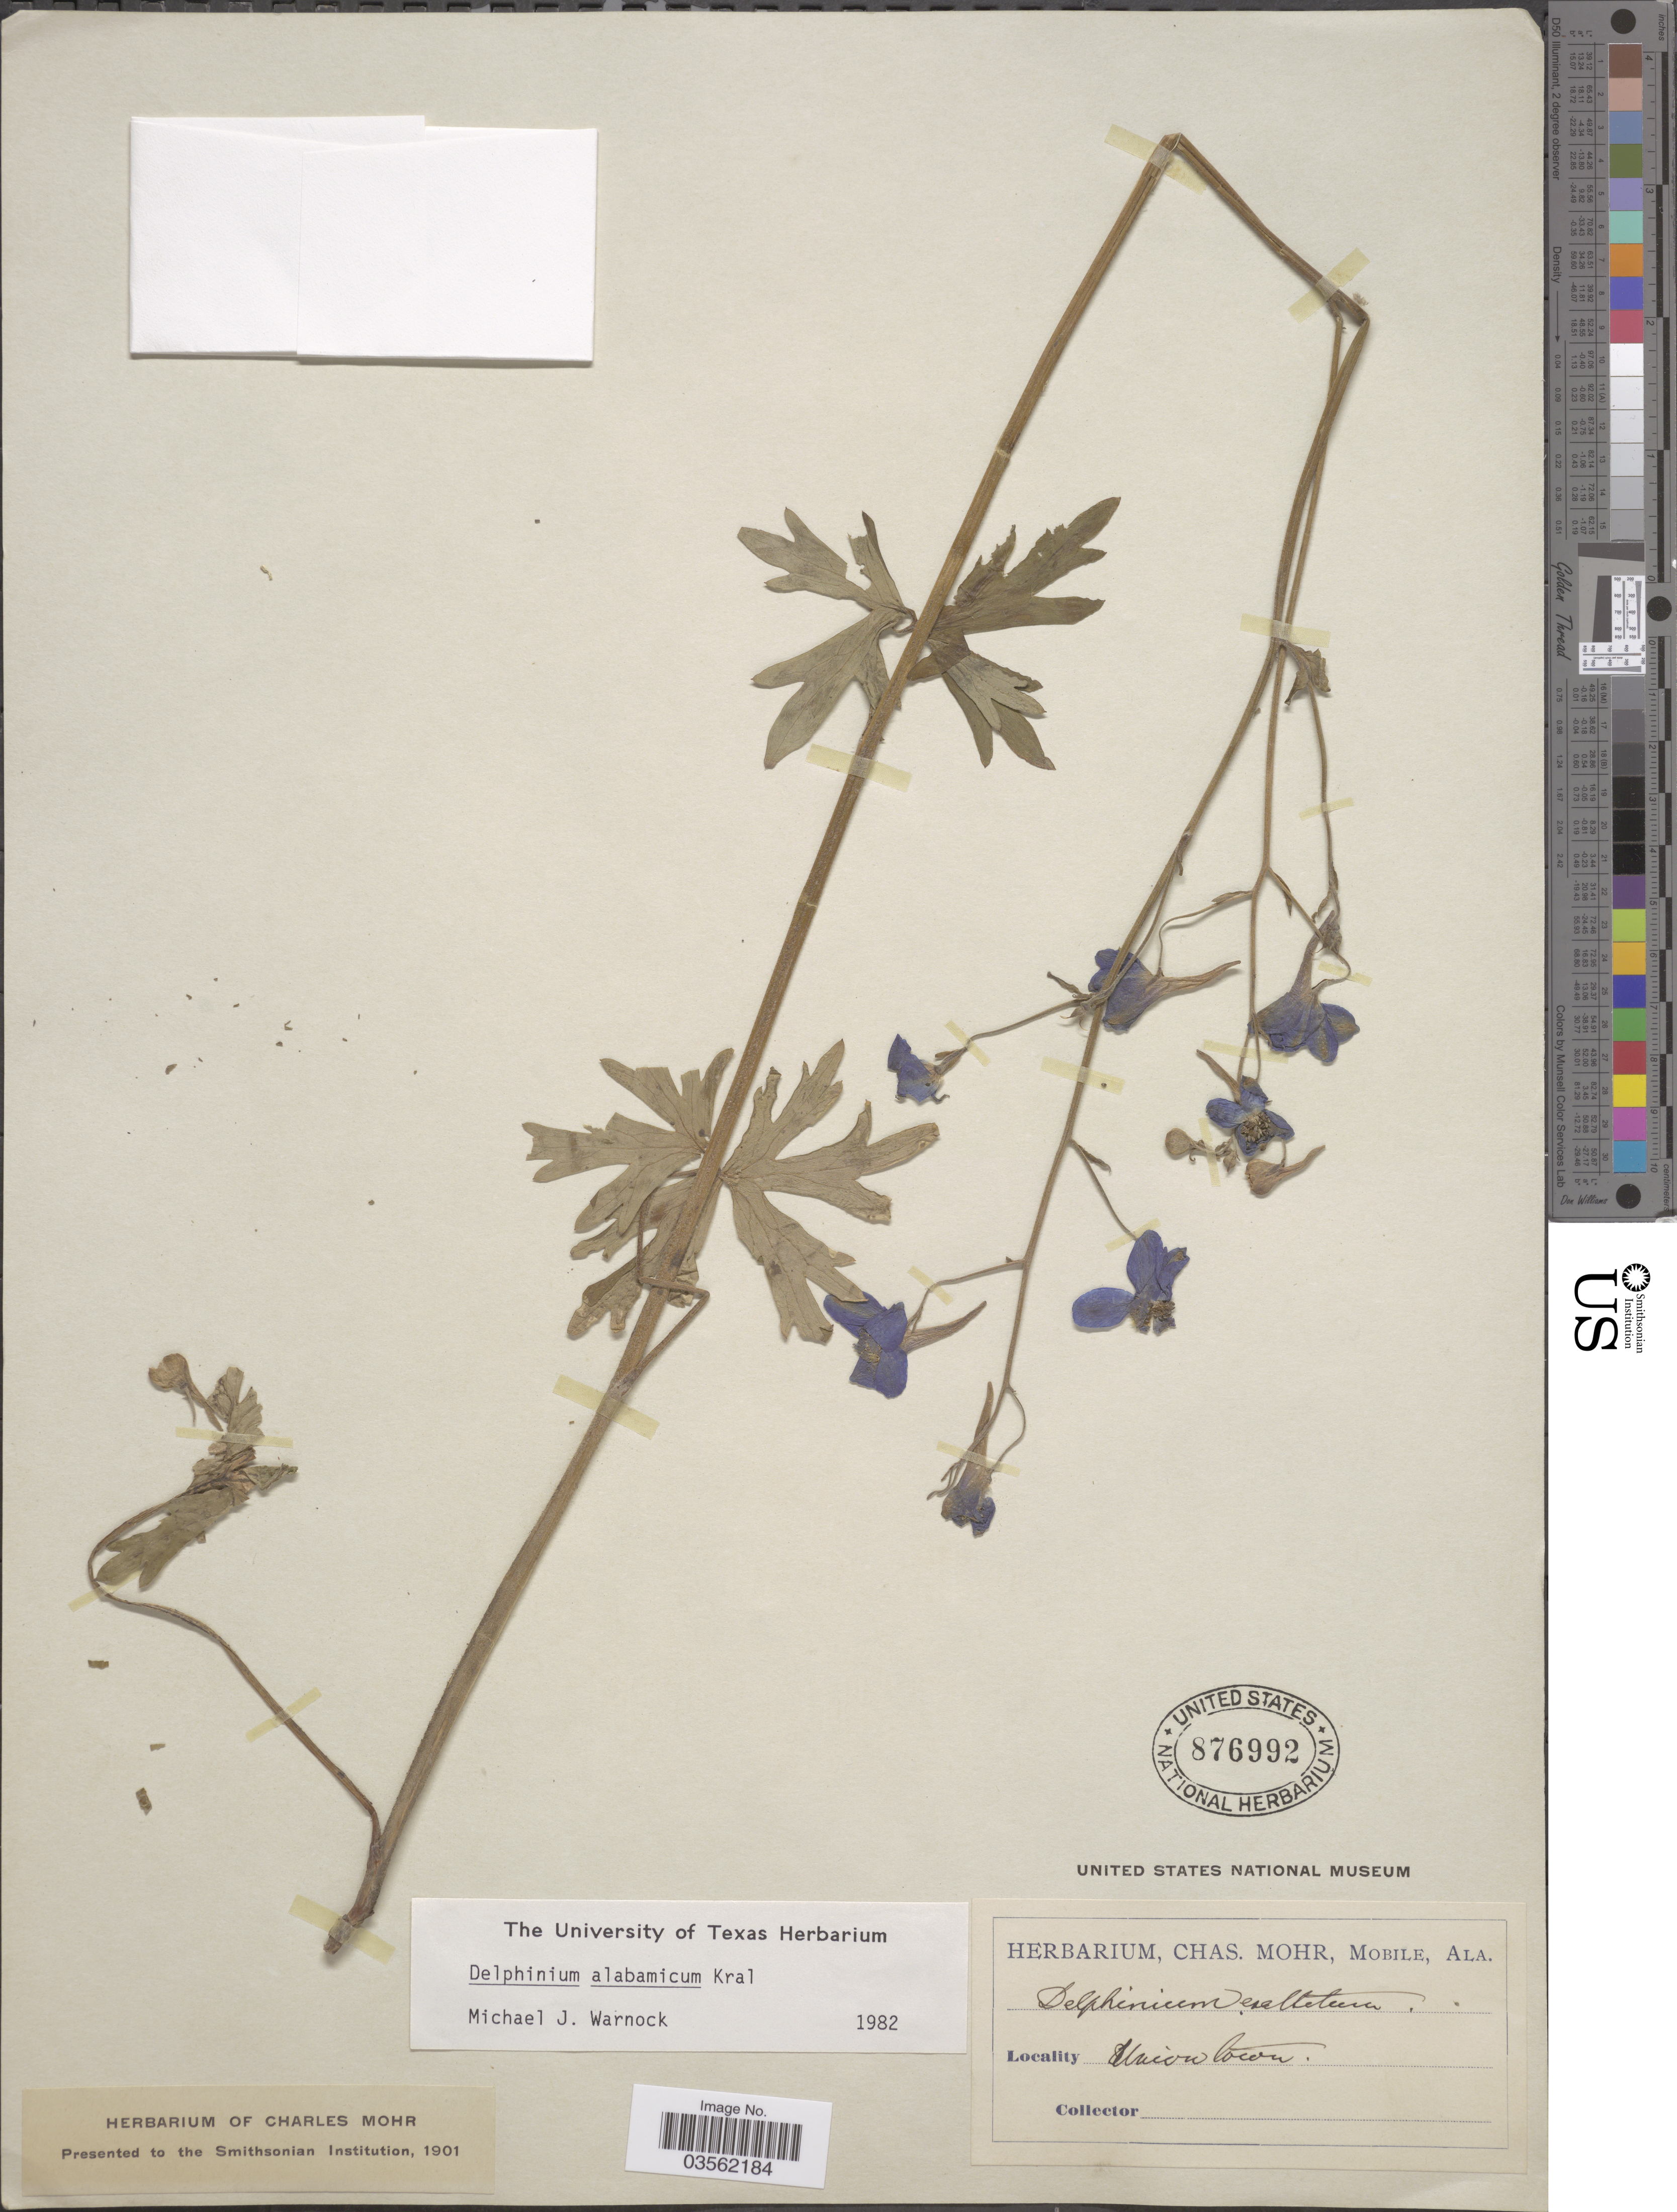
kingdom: Plantae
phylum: Tracheophyta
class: Magnoliopsida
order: Ranunculales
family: Ranunculaceae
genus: Delphinium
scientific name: Delphinium alabamicum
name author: Kral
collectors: ex herb. Charles Mohr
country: United States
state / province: Alabama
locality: Union town.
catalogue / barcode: US 876992